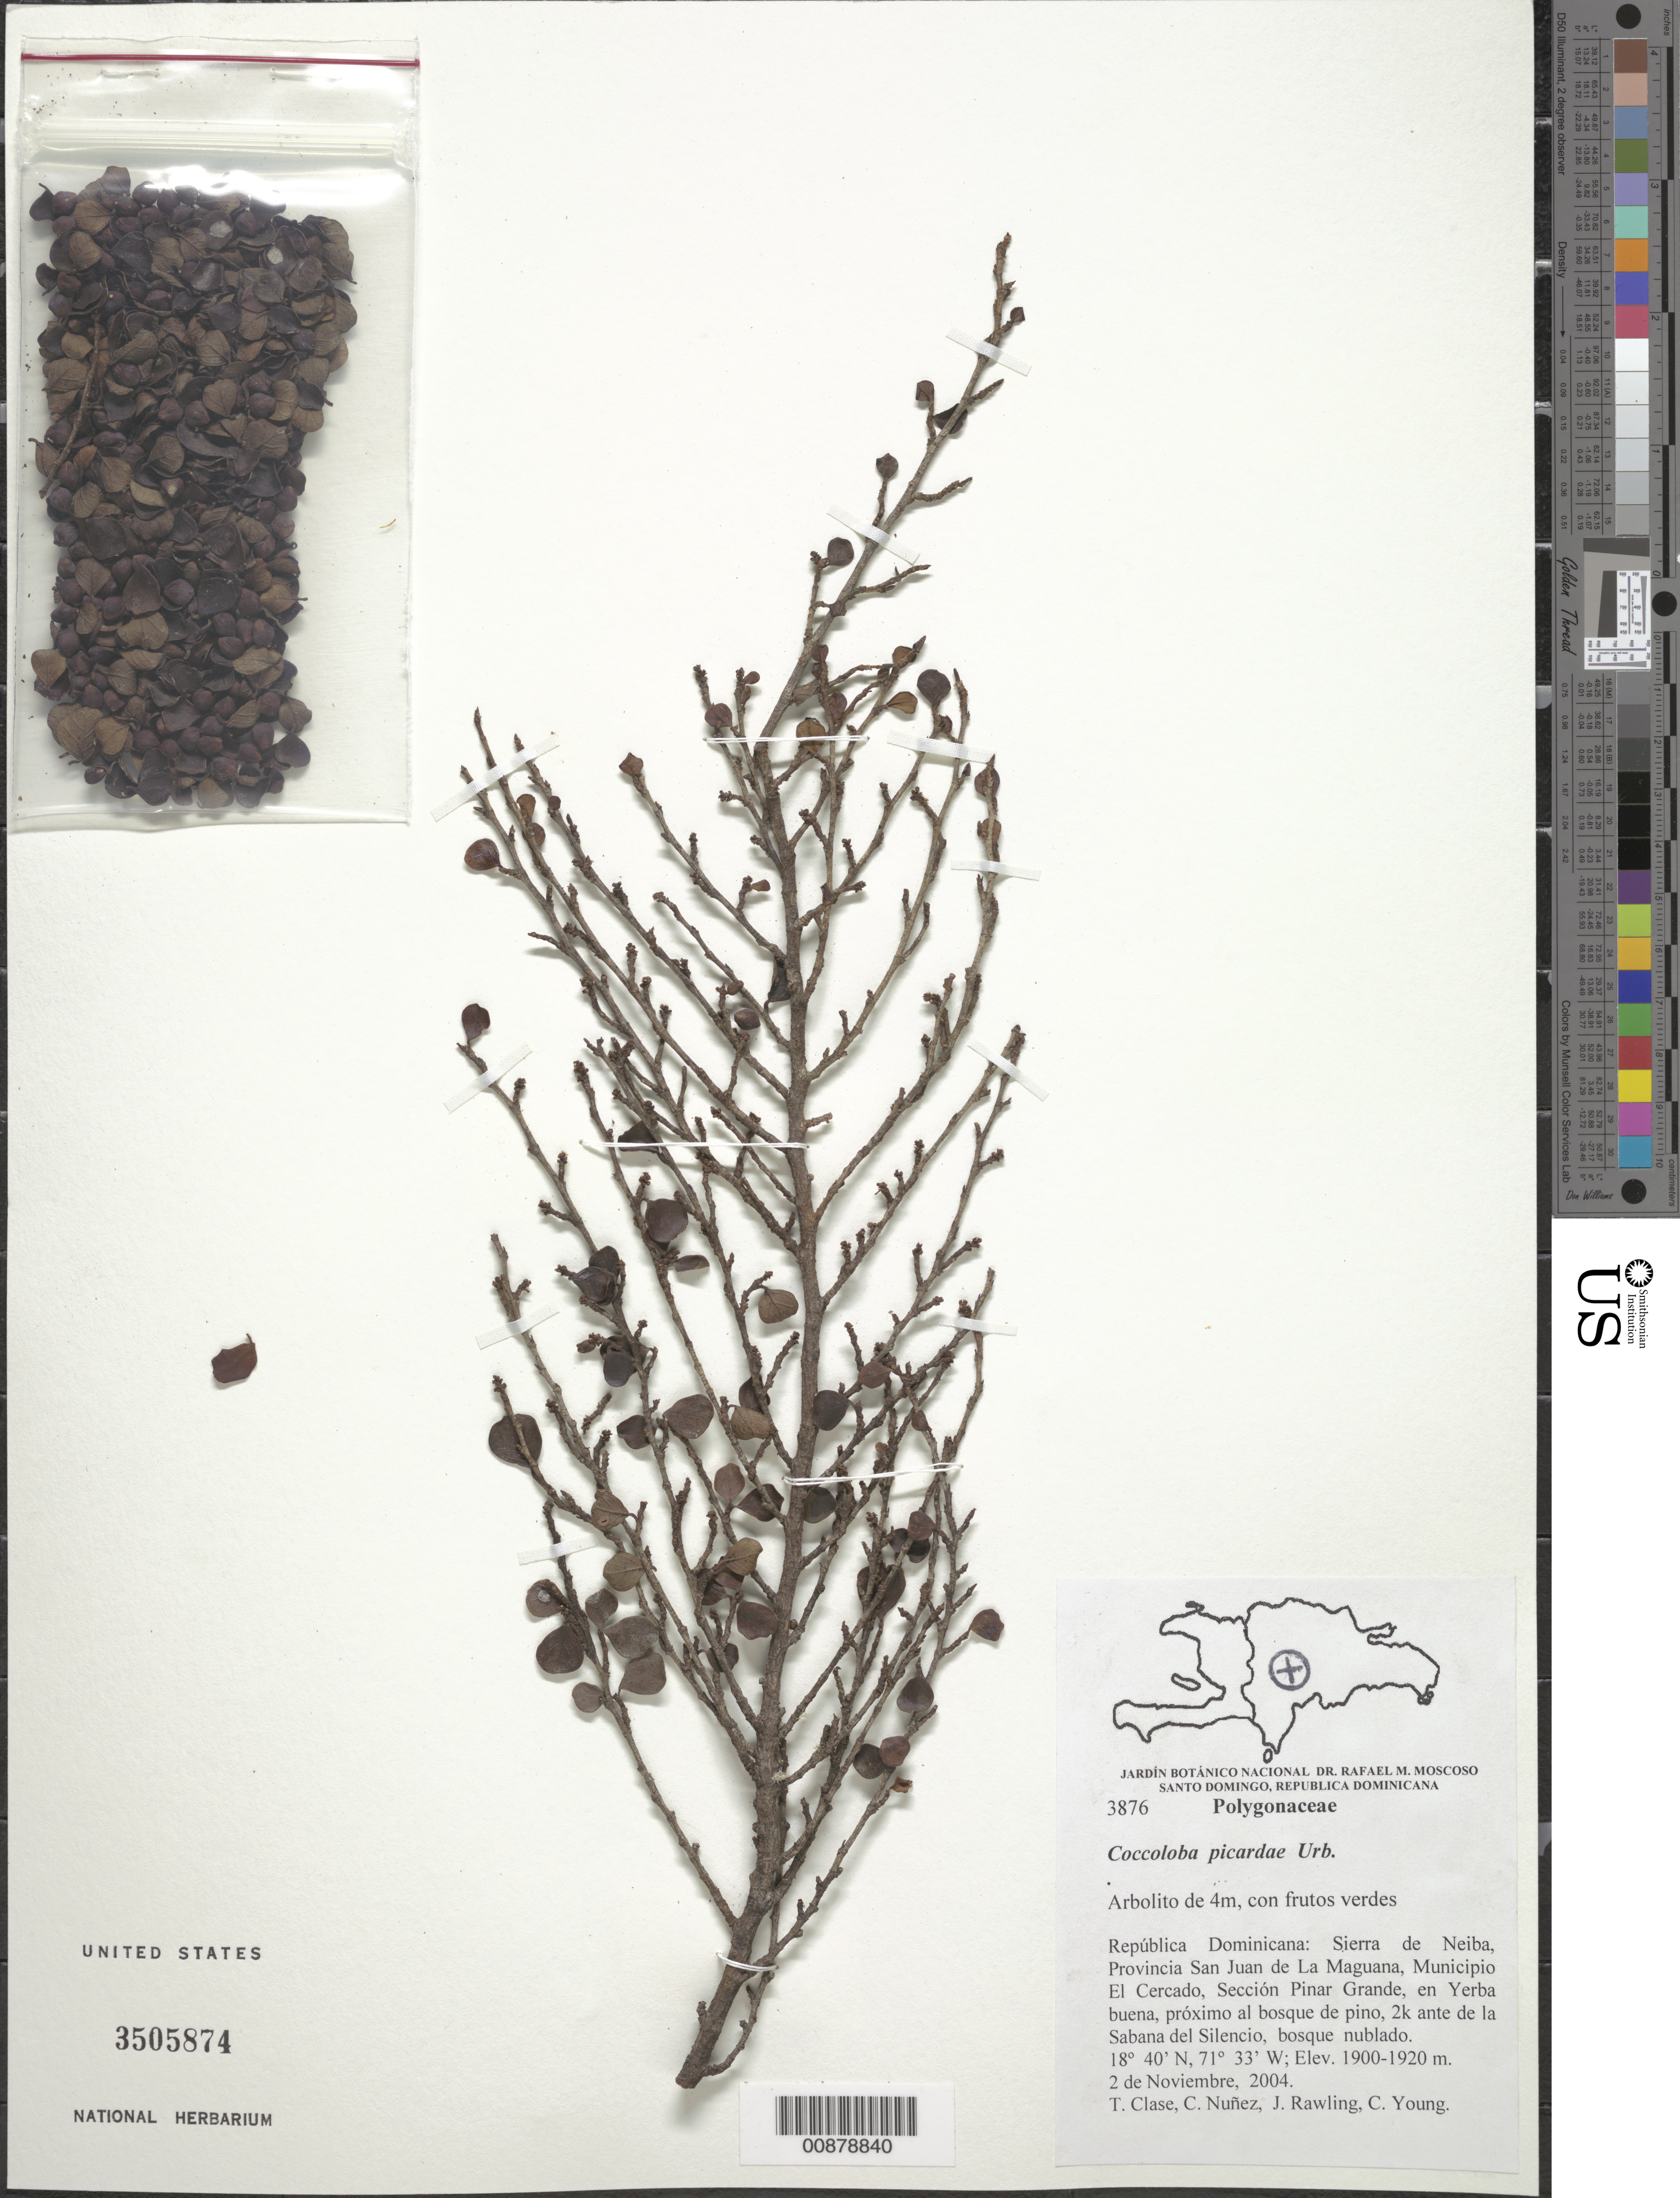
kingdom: Plantae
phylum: Tracheophyta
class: Magnoliopsida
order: Caryophyllales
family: Polygonaceae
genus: Coccoloba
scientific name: Coccoloba picardae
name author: Urb.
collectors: T. Clase, C. Nunez, J. Rawling & C. Young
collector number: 3876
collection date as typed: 02 Nov 2004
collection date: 2004-11-02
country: Dominican Republic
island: Hispaniola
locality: Sierra de Neiba, Prov. San Juan de La Maguana, Mun. El Cercado, Sección Pinar Grande, en Yerba buena, próximo al bosque de pino, 2k, ante de la Sabana del Silencio.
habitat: Bosque nublado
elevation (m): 1900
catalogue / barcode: US 3505874